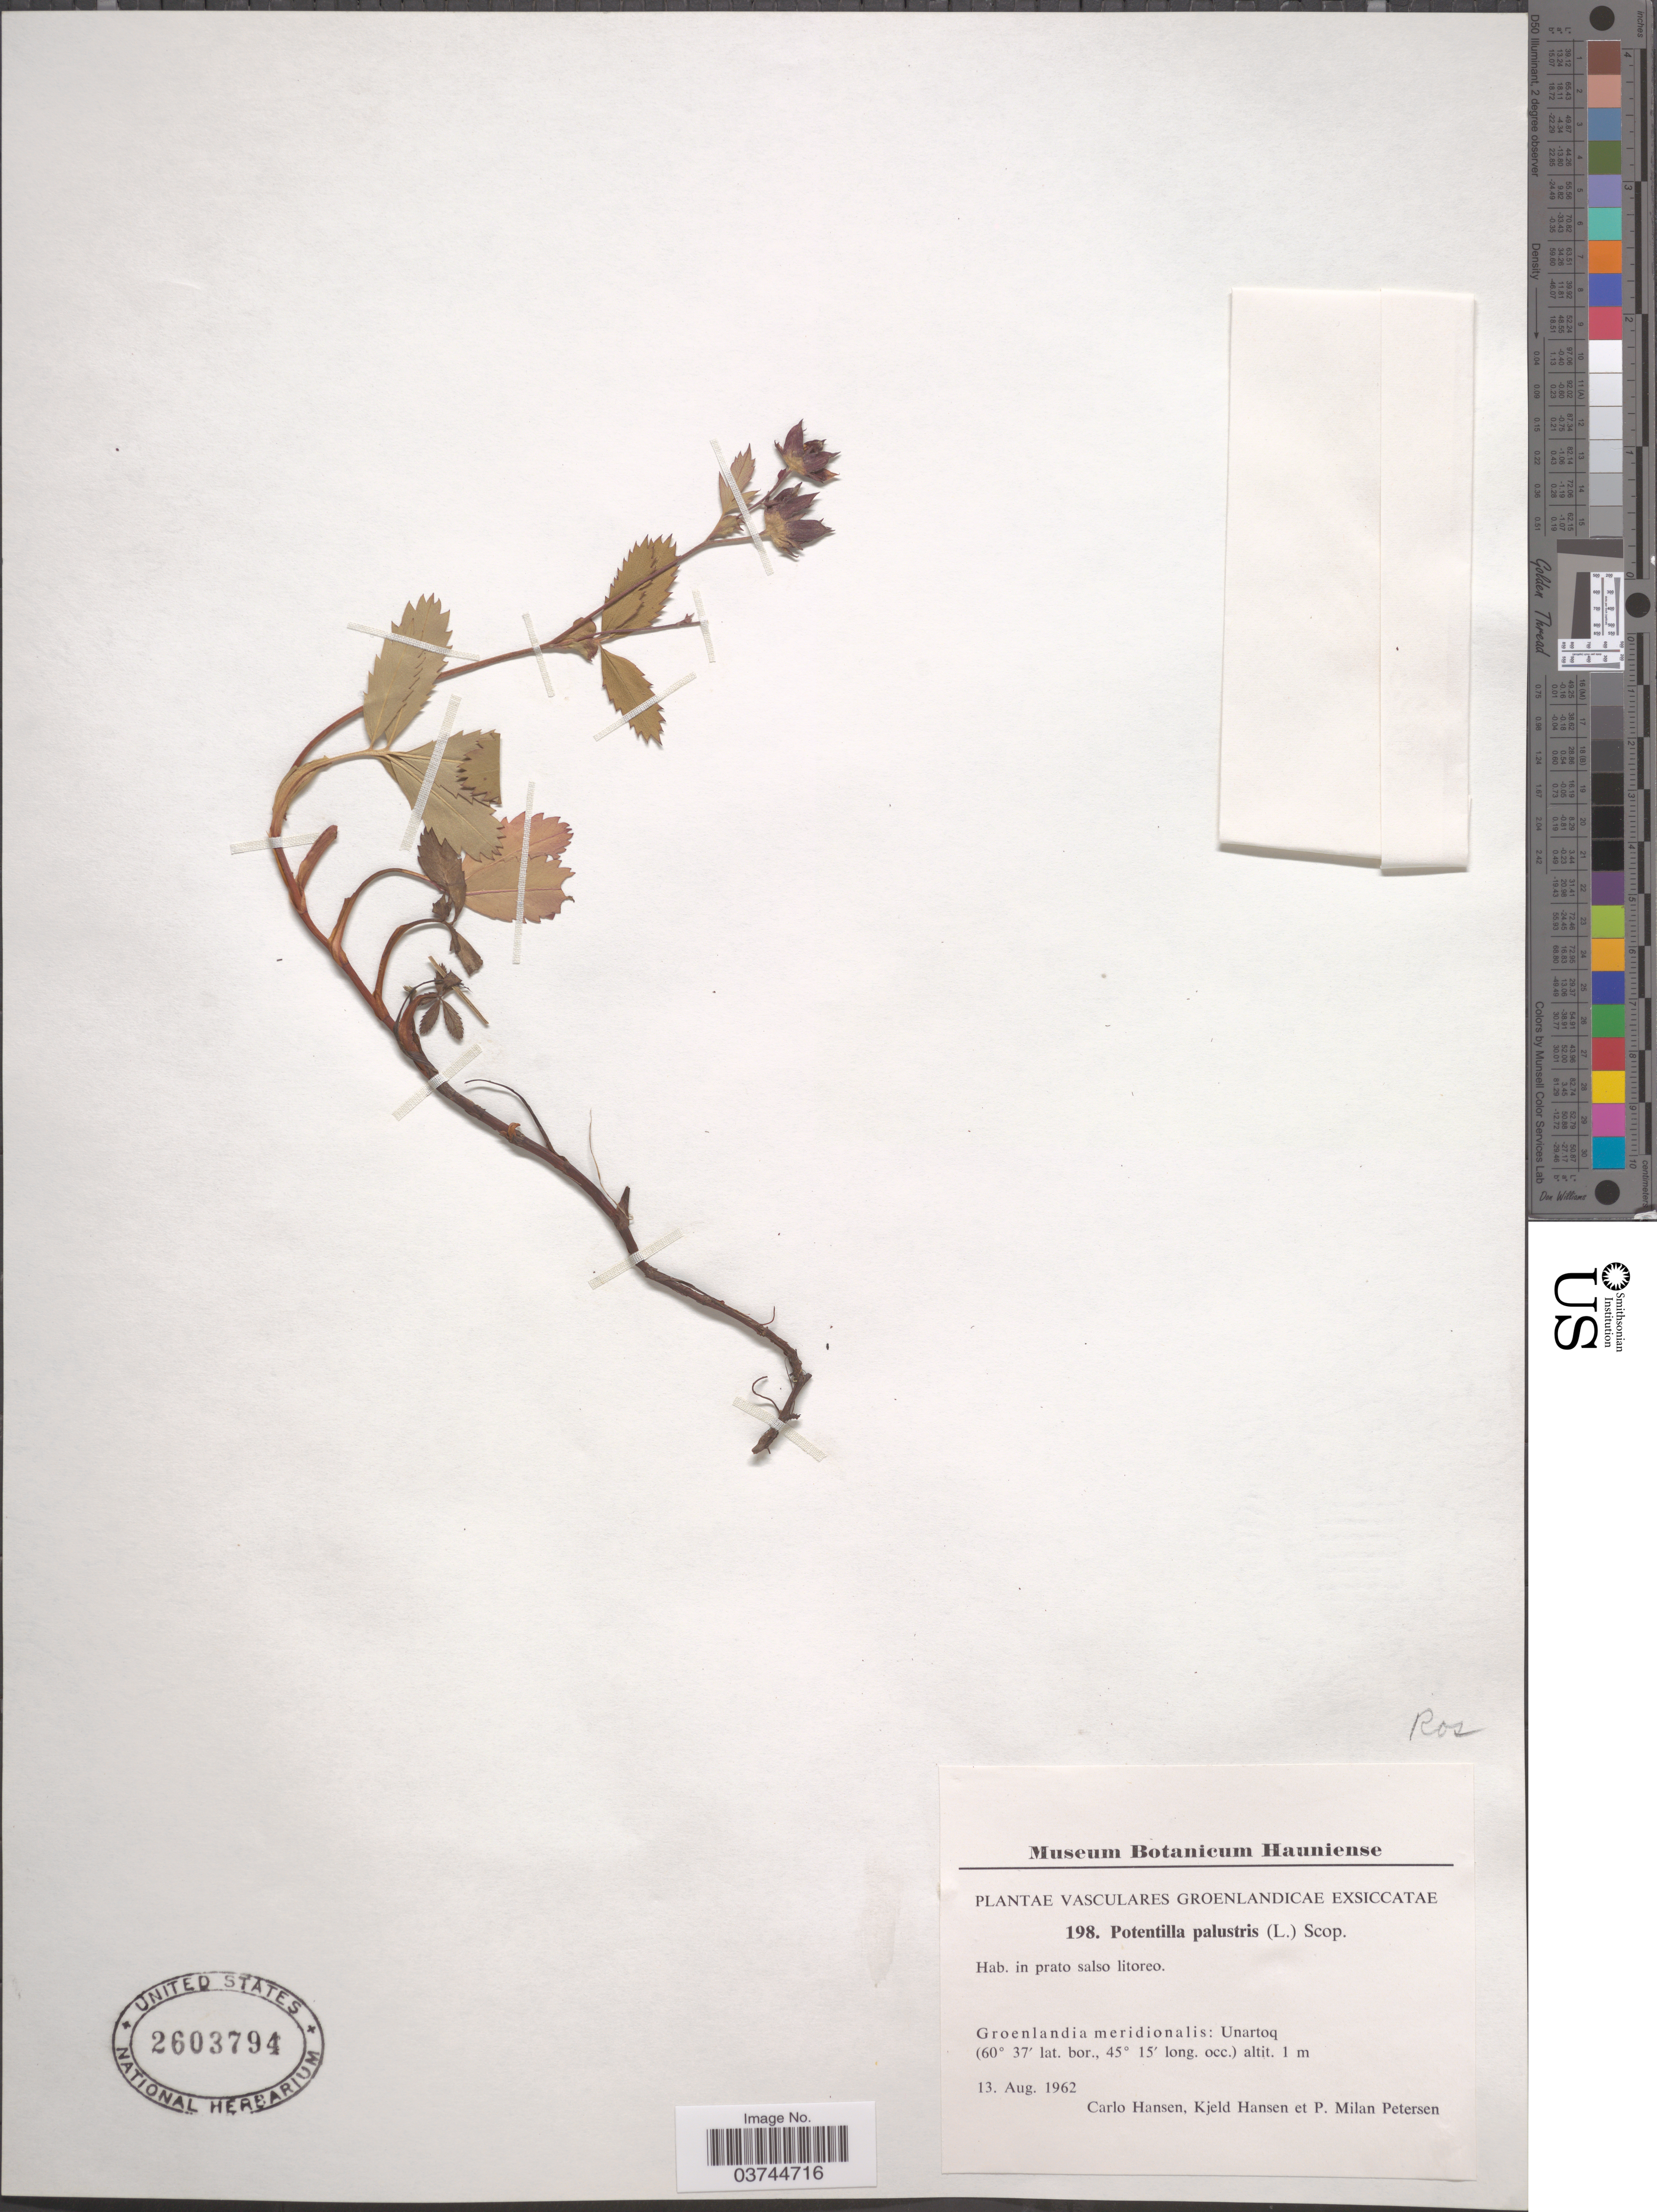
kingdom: Plantae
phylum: Tracheophyta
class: Magnoliopsida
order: Rosales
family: Rosaceae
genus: Comarum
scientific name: Comarum palustre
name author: L.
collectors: C. Hansen, K. Hansen & P. Petersen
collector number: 198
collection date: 1962-08-13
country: Greenland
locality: Vasculares Groenlandicae. Groenlandia meridionalis: Unartoq.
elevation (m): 1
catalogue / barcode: US 2603794